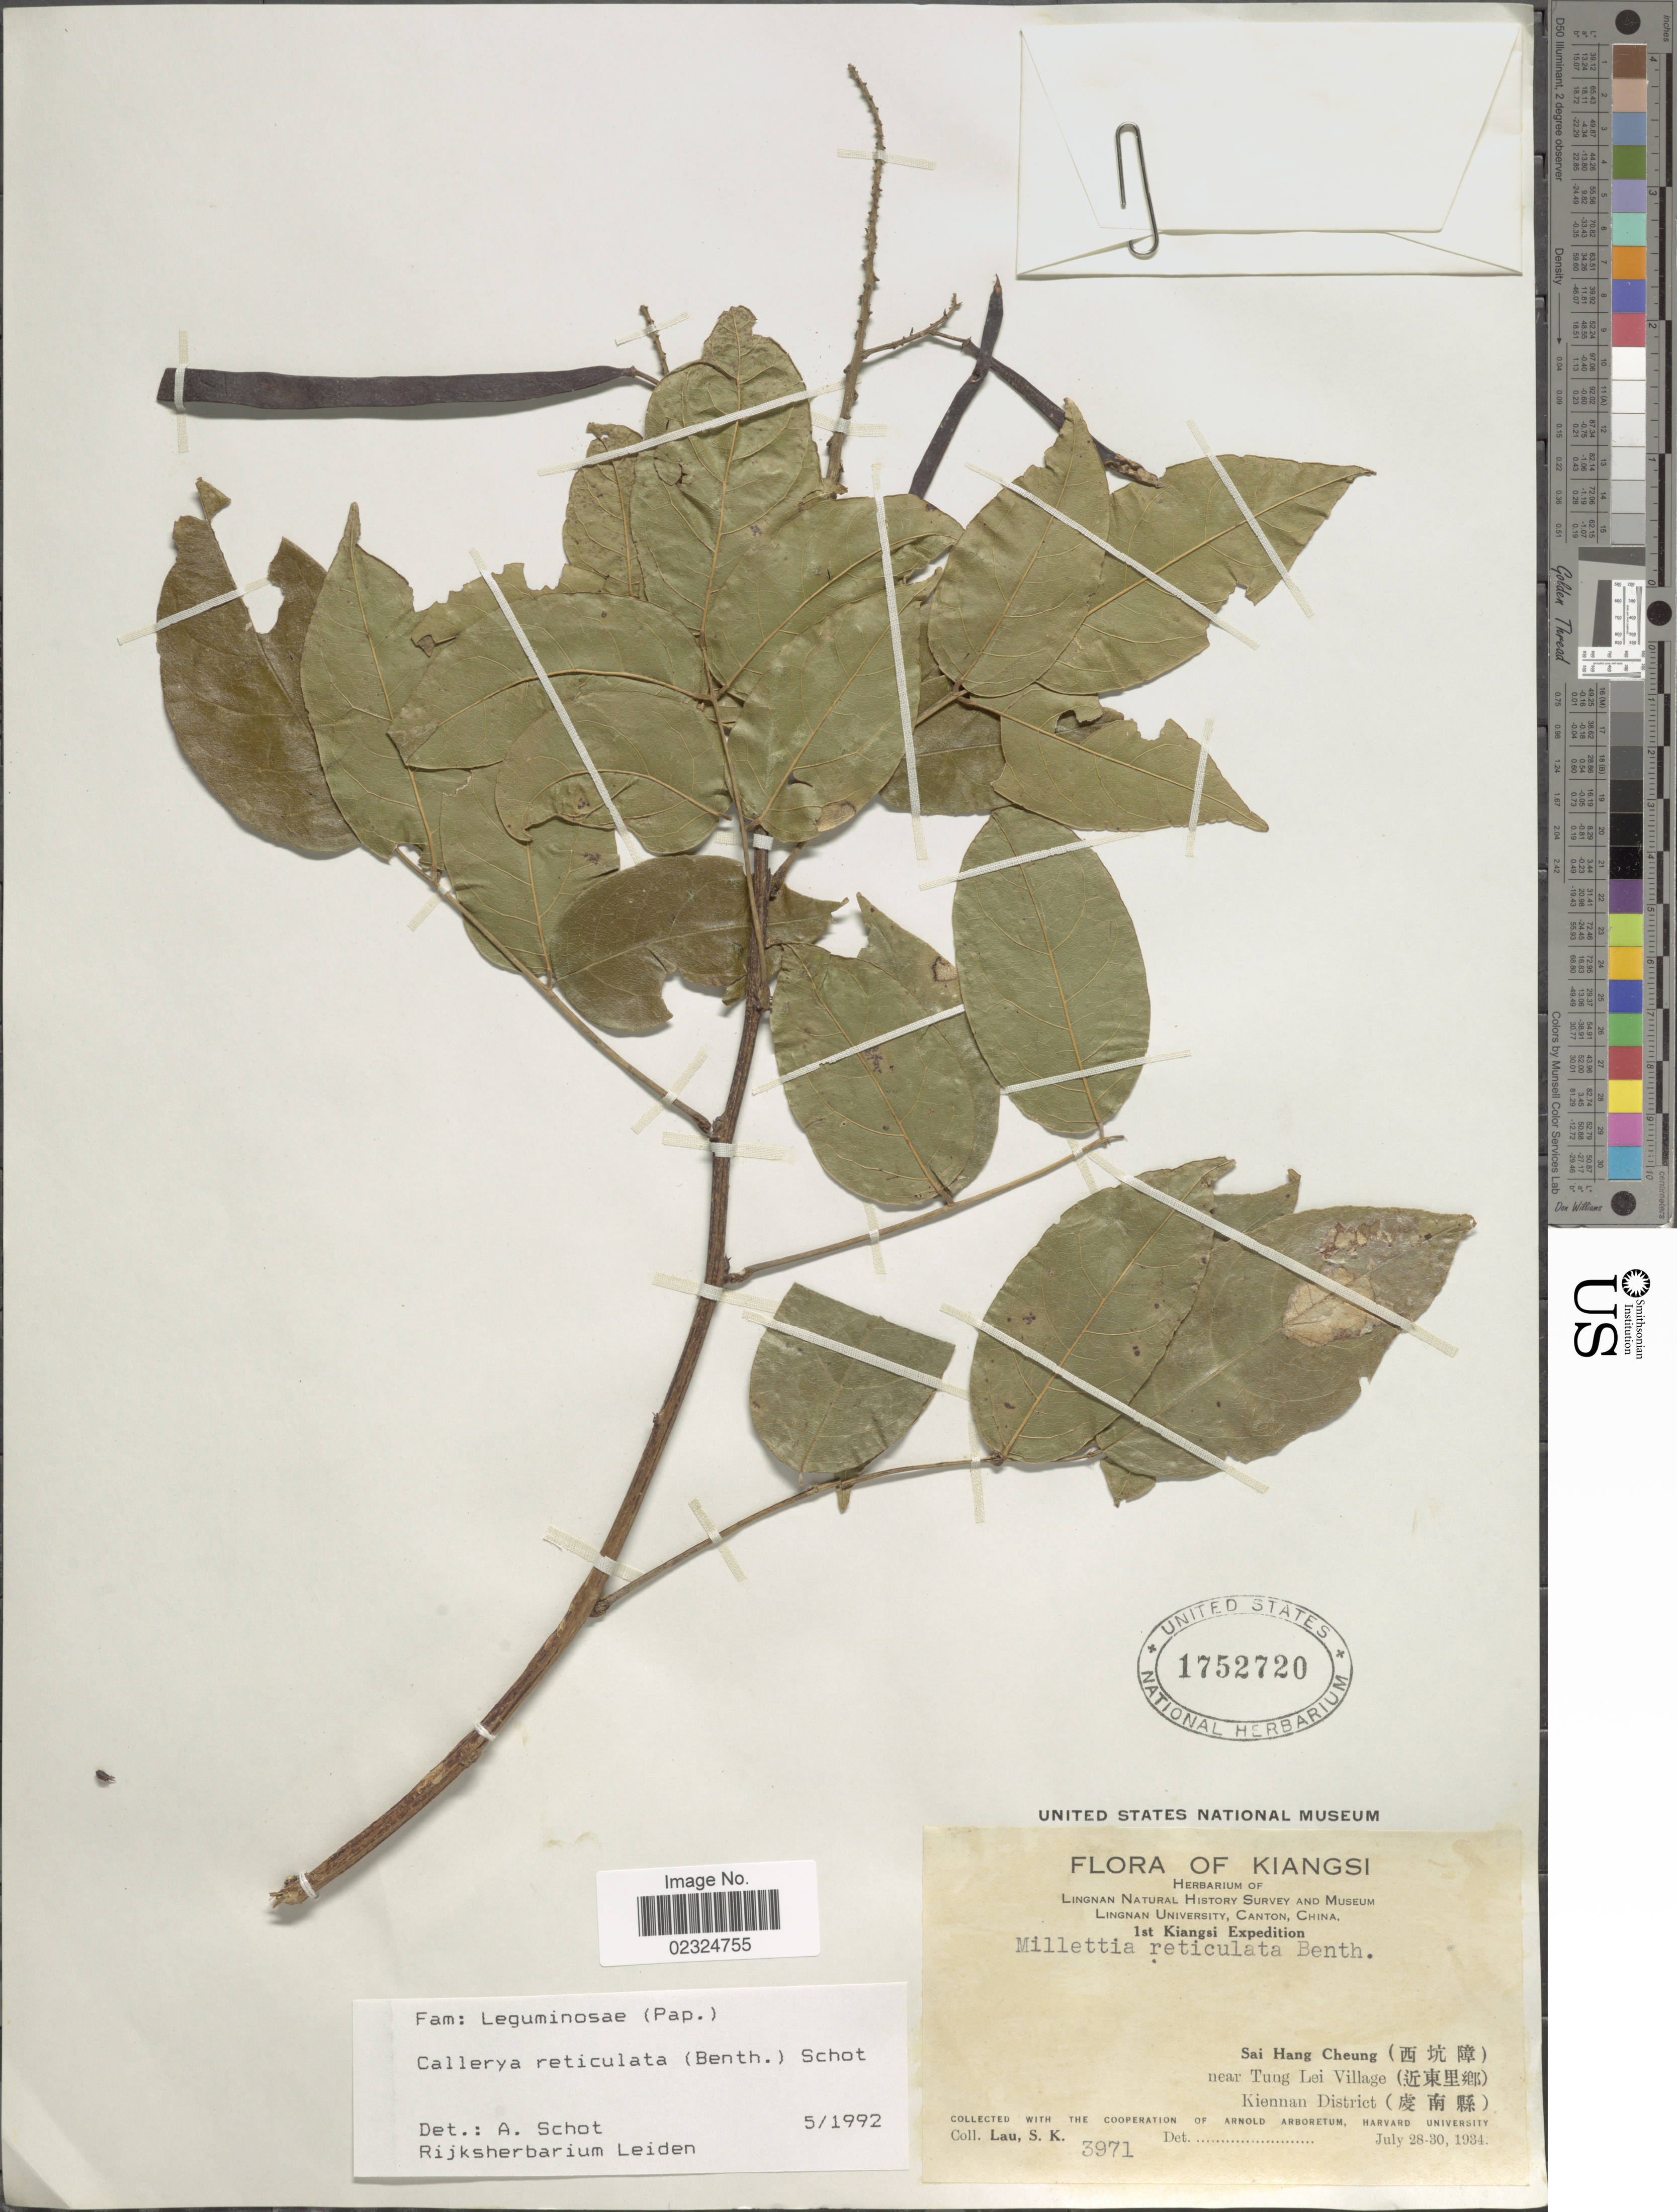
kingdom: Plantae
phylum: Tracheophyta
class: Magnoliopsida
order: Fabales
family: Fabaceae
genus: Wisteriopsis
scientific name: Wisteriopsis reticulata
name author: (Benth.) J. Compton & Schrire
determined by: Strong, Mark T., (BOT), Smithsonian Institution - National Museum of Natural History (UNITED STATES)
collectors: S. K. Lau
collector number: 3971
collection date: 1934-07-28/1934-07-30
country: China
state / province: Jiangxi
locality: Kiangsi, Sai Hang Cheung, near Tung Lei Village Kiennan District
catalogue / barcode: US 1752720